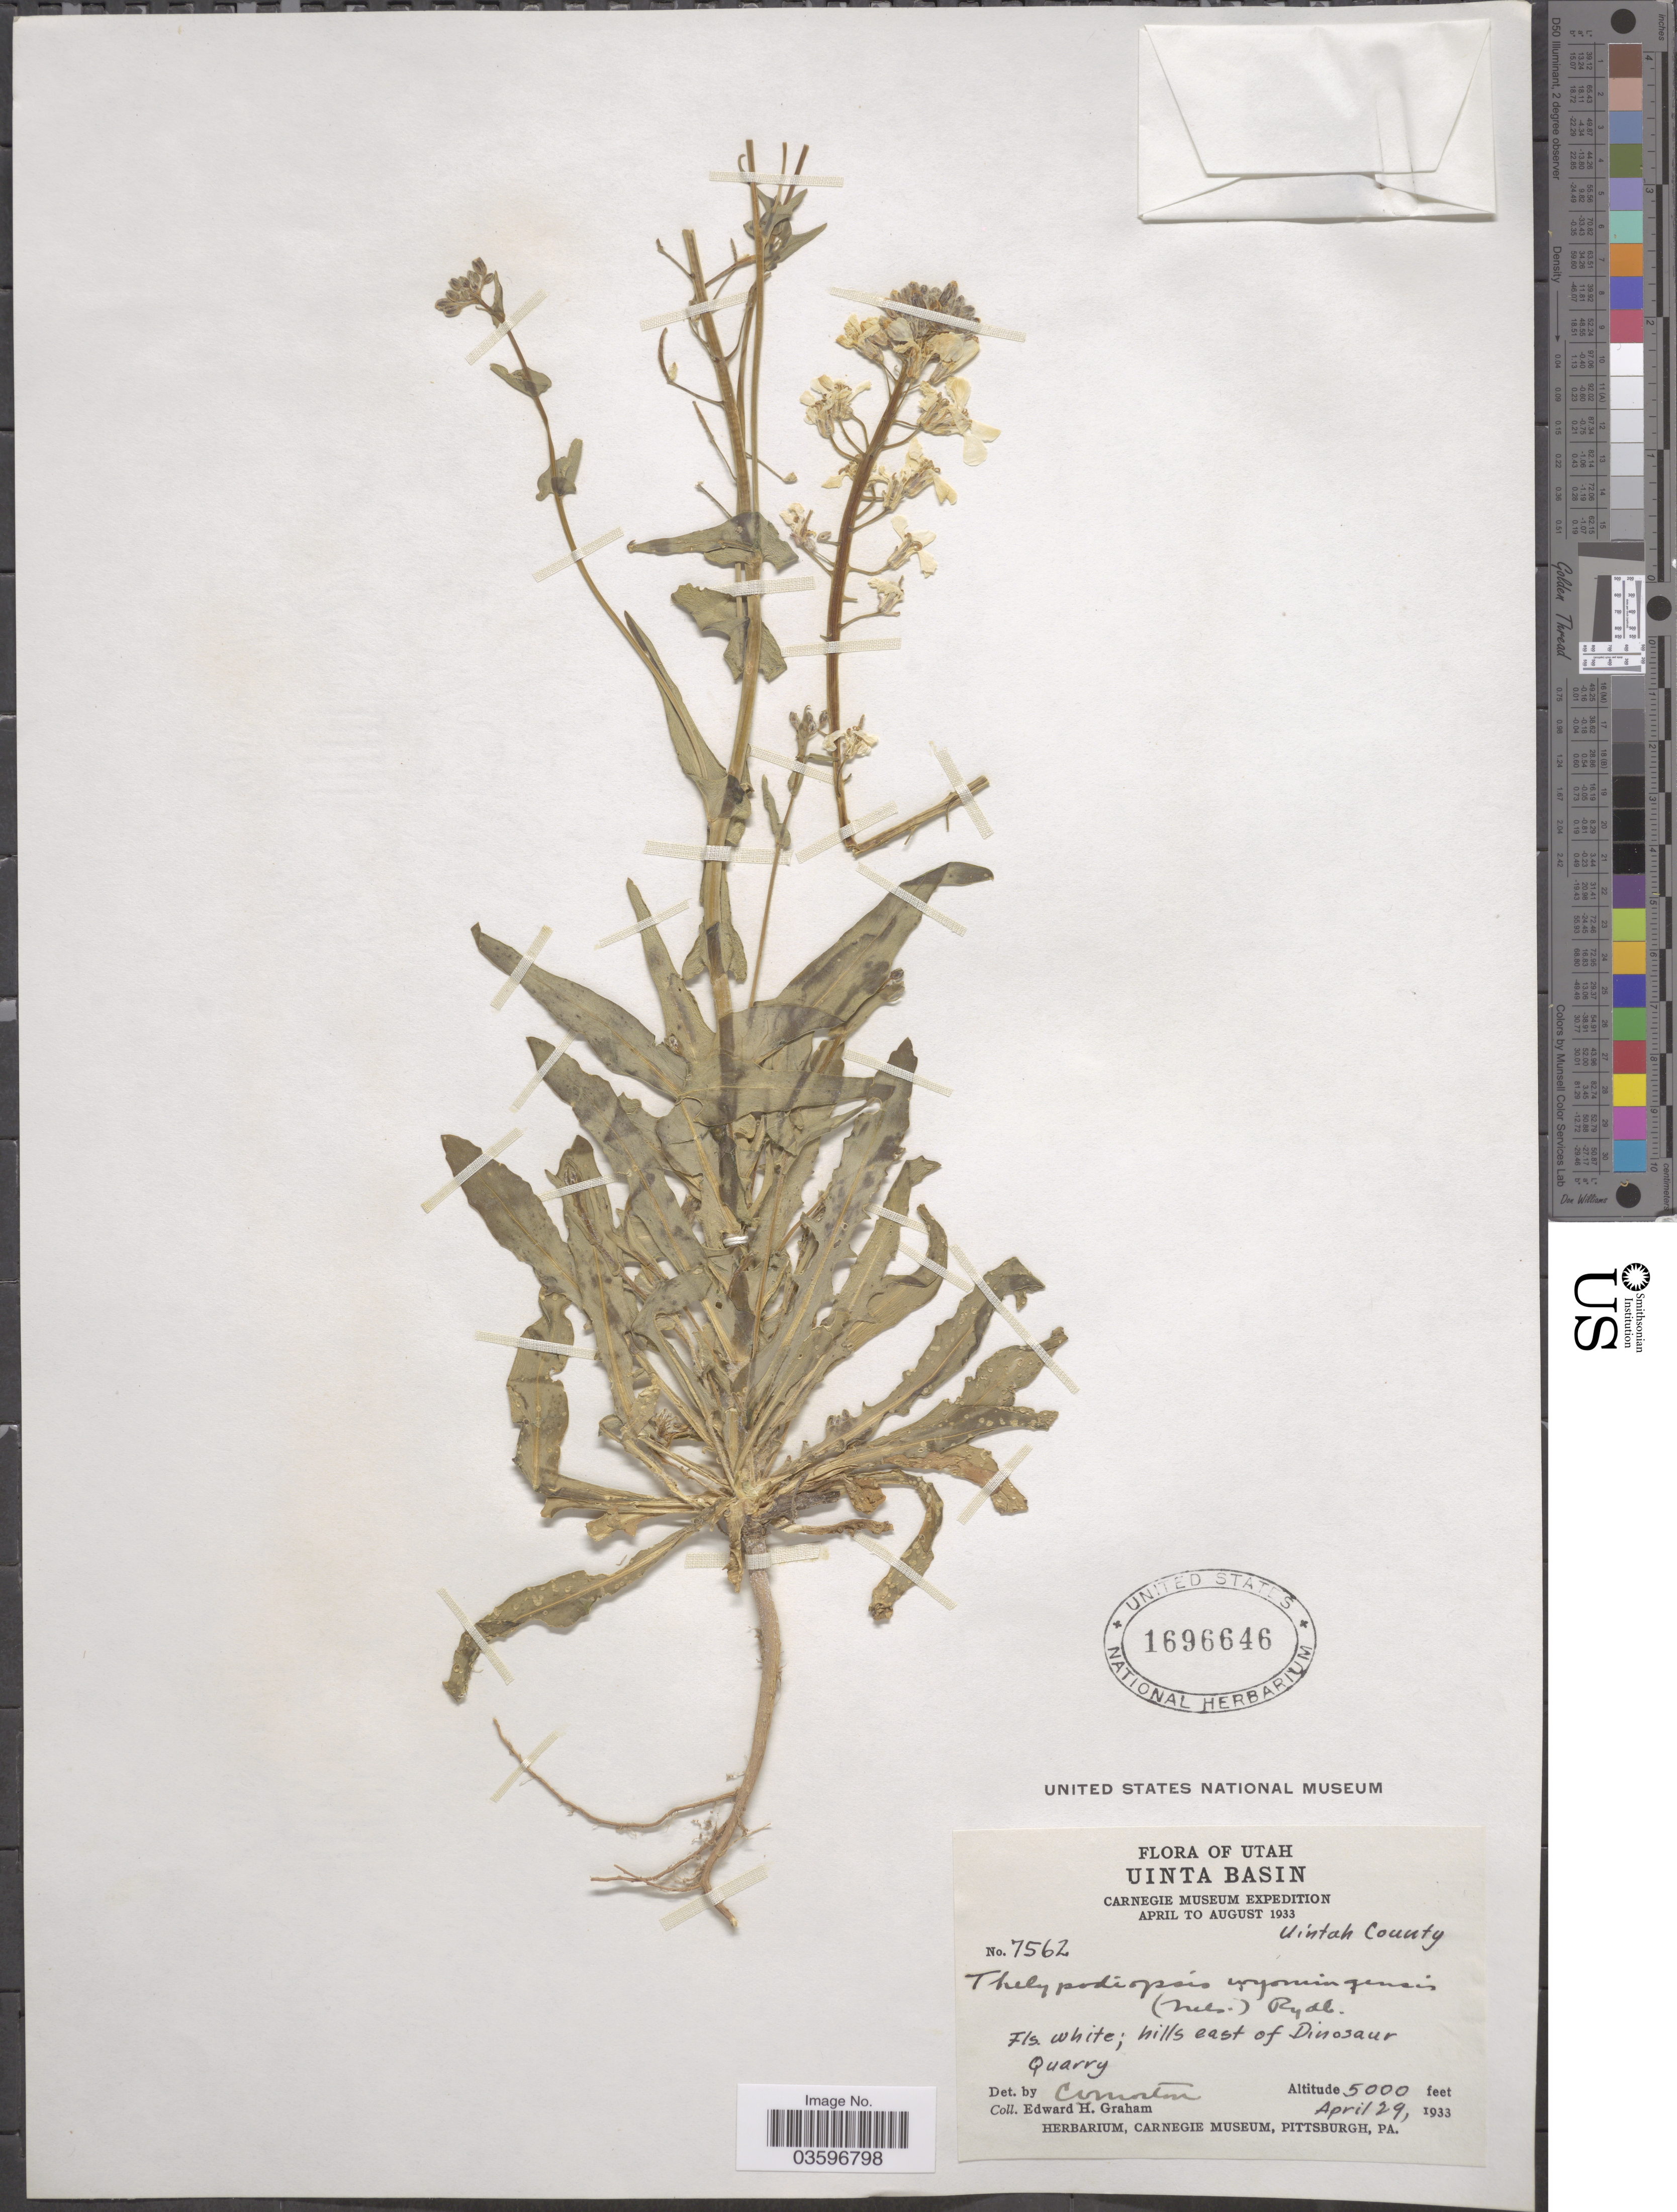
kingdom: Plantae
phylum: Tracheophyta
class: Magnoliopsida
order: Brassicales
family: Brassicaceae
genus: Thelypodiopsis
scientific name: Thelypodiopsis elegans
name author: (M.E. Jones) Rydb.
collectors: E. H. Graham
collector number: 7562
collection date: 1933-04-29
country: United States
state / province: Utah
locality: Uinta Basin. Uintah County. Hills east of Dinosaur Quarry.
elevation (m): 1524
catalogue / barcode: US 1696646